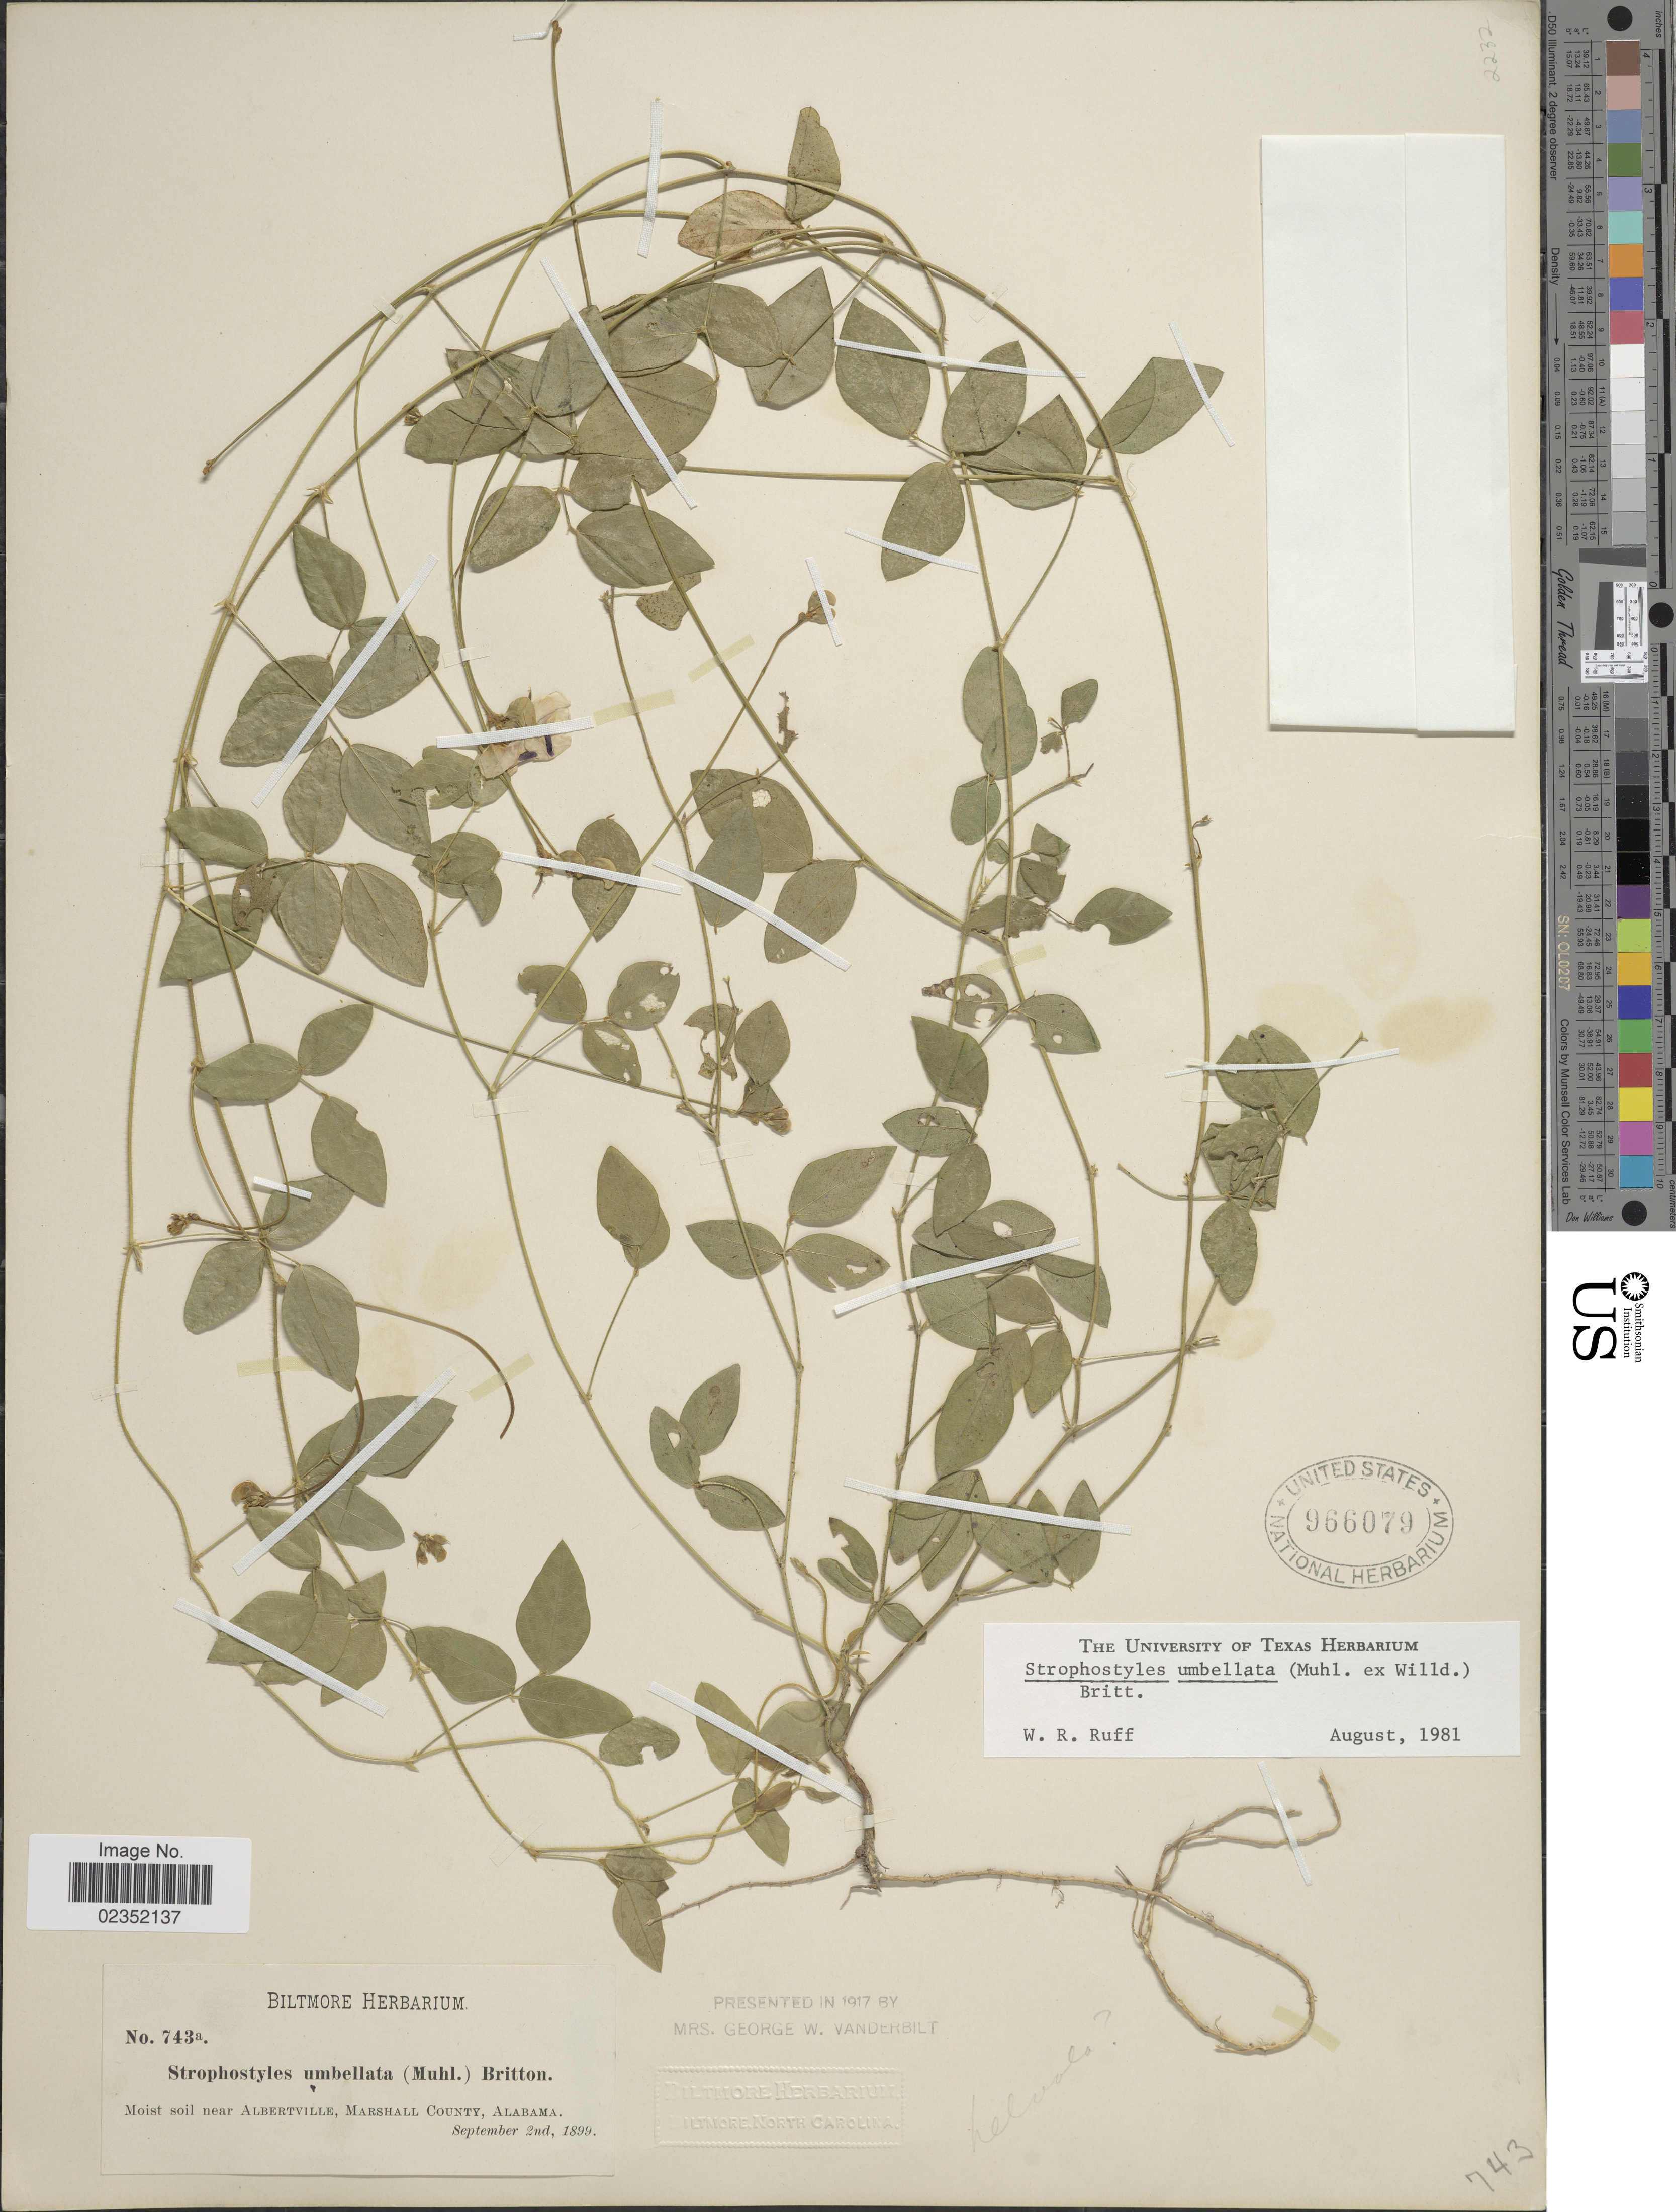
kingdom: Plantae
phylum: Tracheophyta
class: Magnoliopsida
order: Fabales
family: Fabaceae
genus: Strophostyles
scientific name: Strophostyles umbellata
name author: (Muhl. ex Willd.) Britton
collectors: ex herb. Biltmore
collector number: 743a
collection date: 1899-09-02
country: United States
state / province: Alabama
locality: Near Albertville, Marshall County.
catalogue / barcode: US 966079